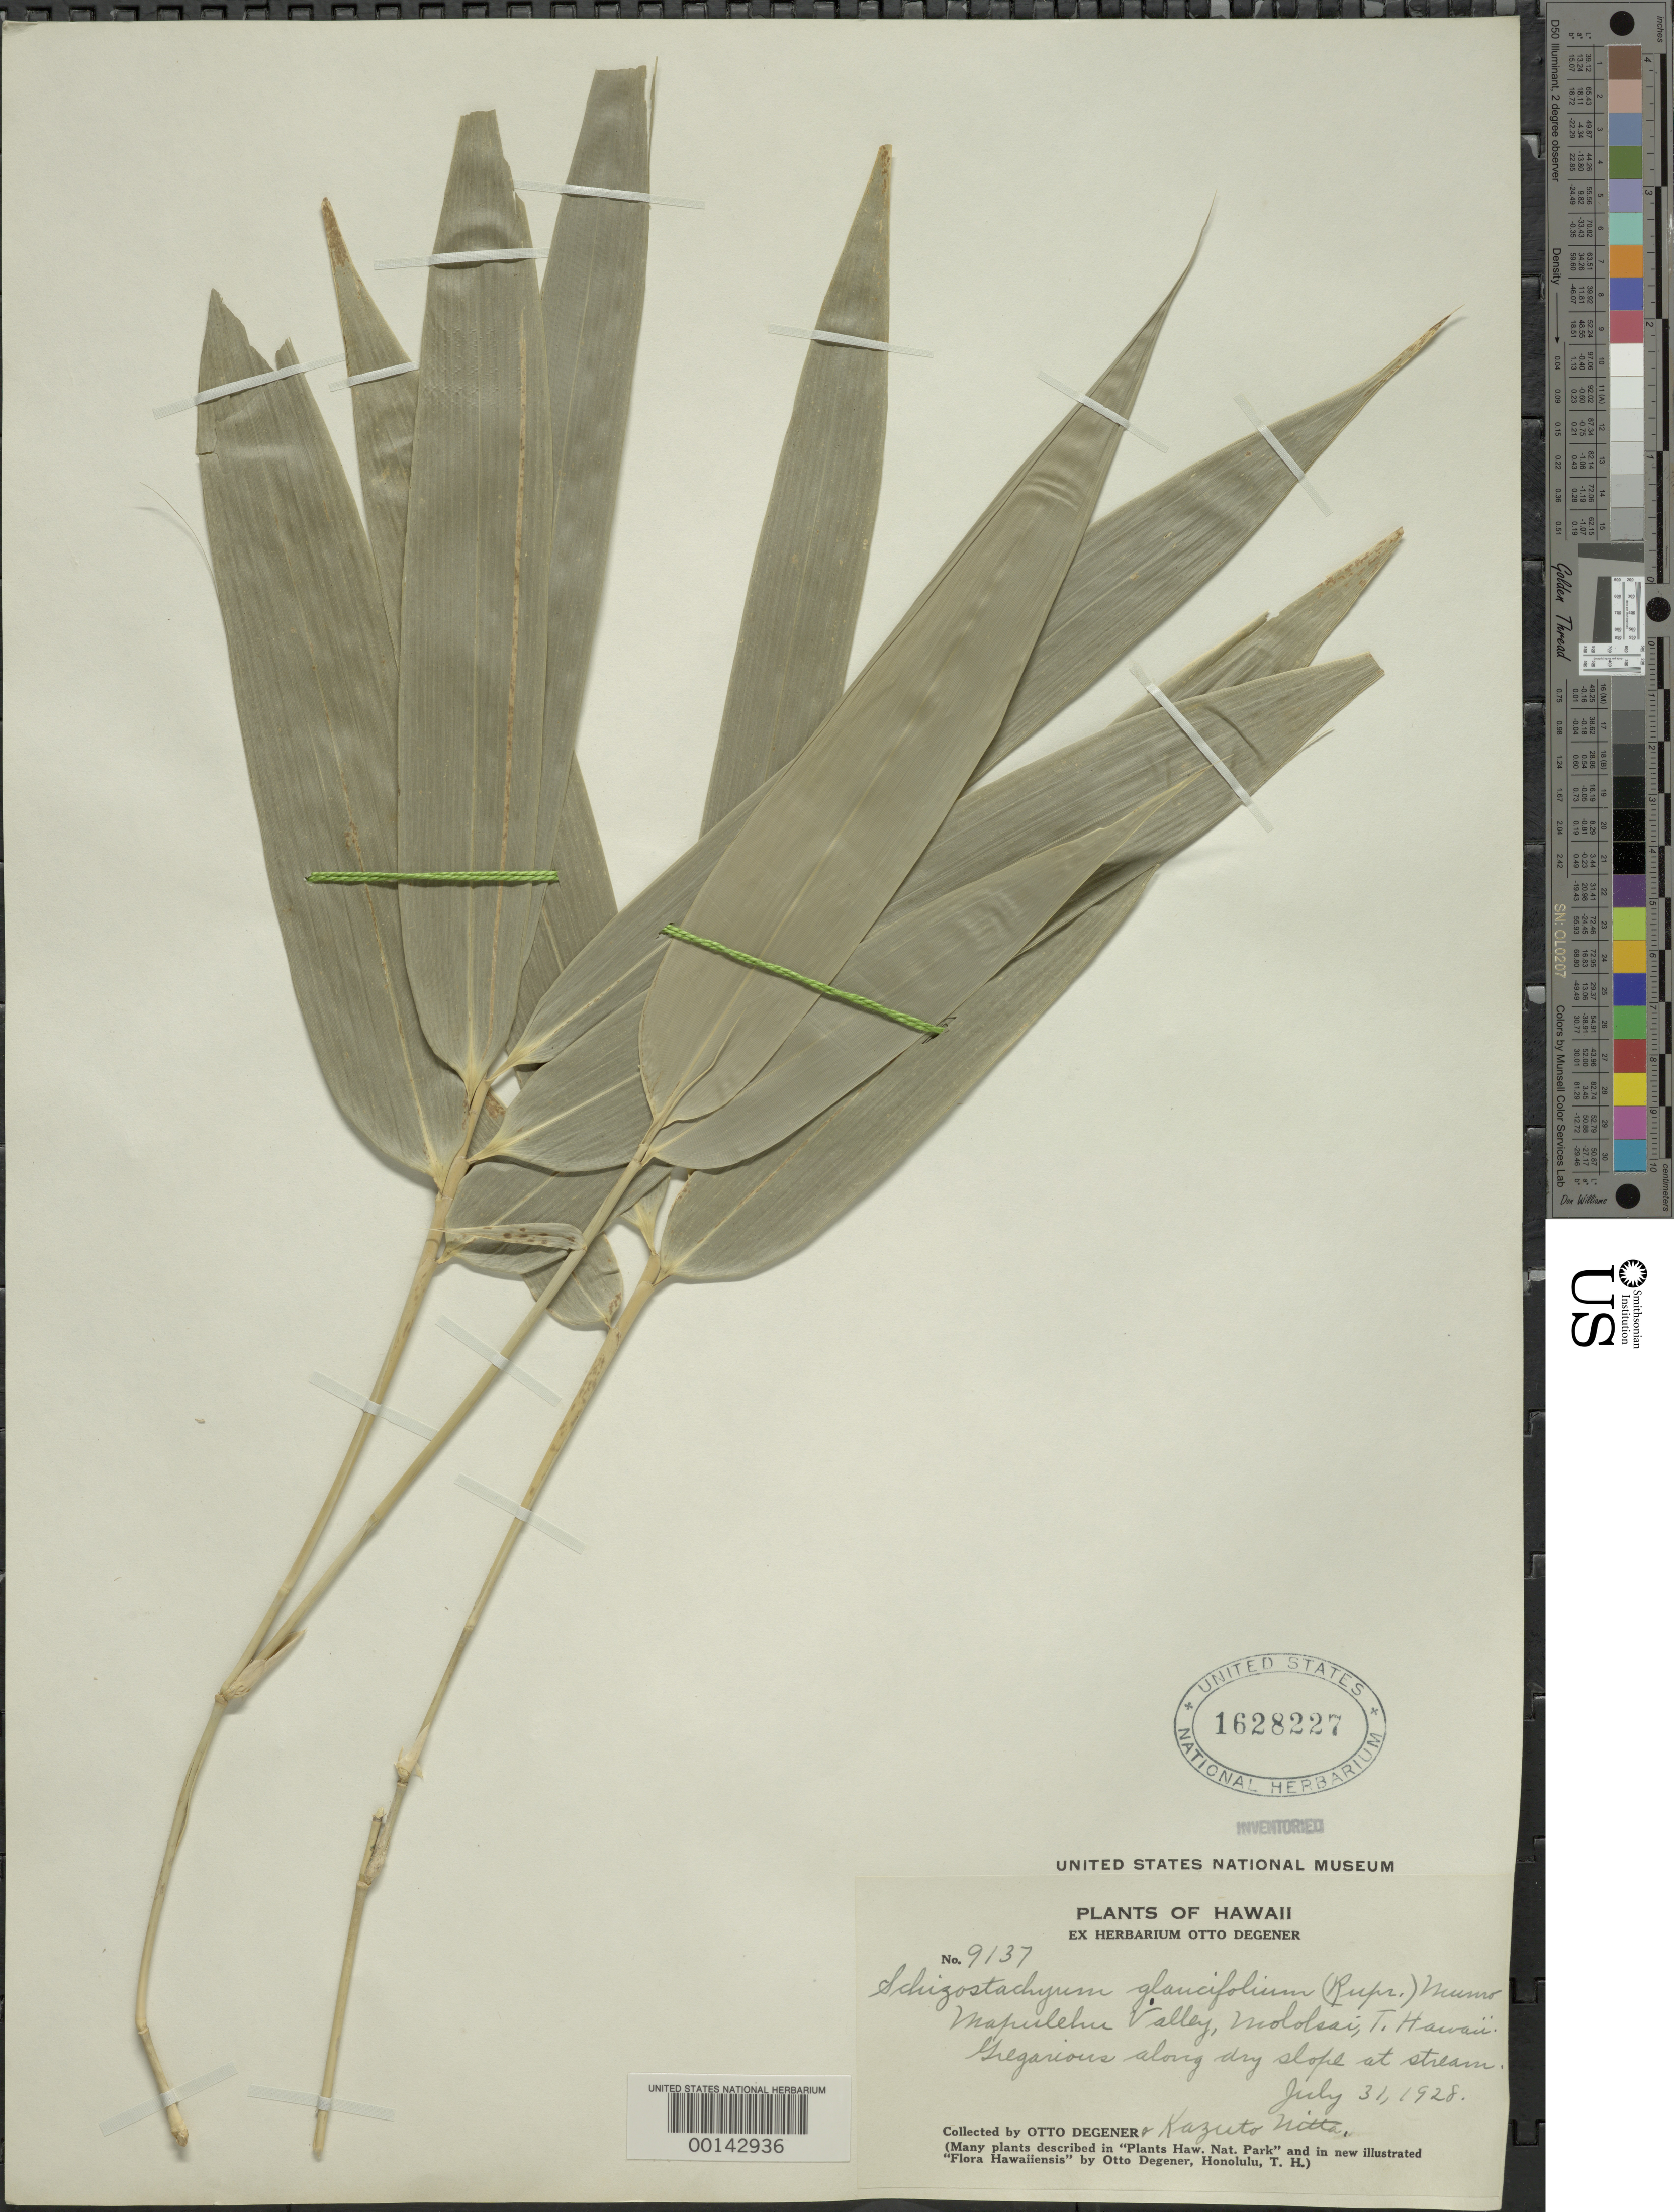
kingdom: Plantae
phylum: Tracheophyta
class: Liliopsida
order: Poales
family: Poaceae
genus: Schizostachyum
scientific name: Schizostachyum glaucifolium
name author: (Rupr.) Munro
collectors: O. Degener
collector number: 9136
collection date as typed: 31 Jul 1928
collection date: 1928-07-31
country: United States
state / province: Hawaii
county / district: Maui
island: Maui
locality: Mololsai, mapulehu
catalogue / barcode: US 1628227